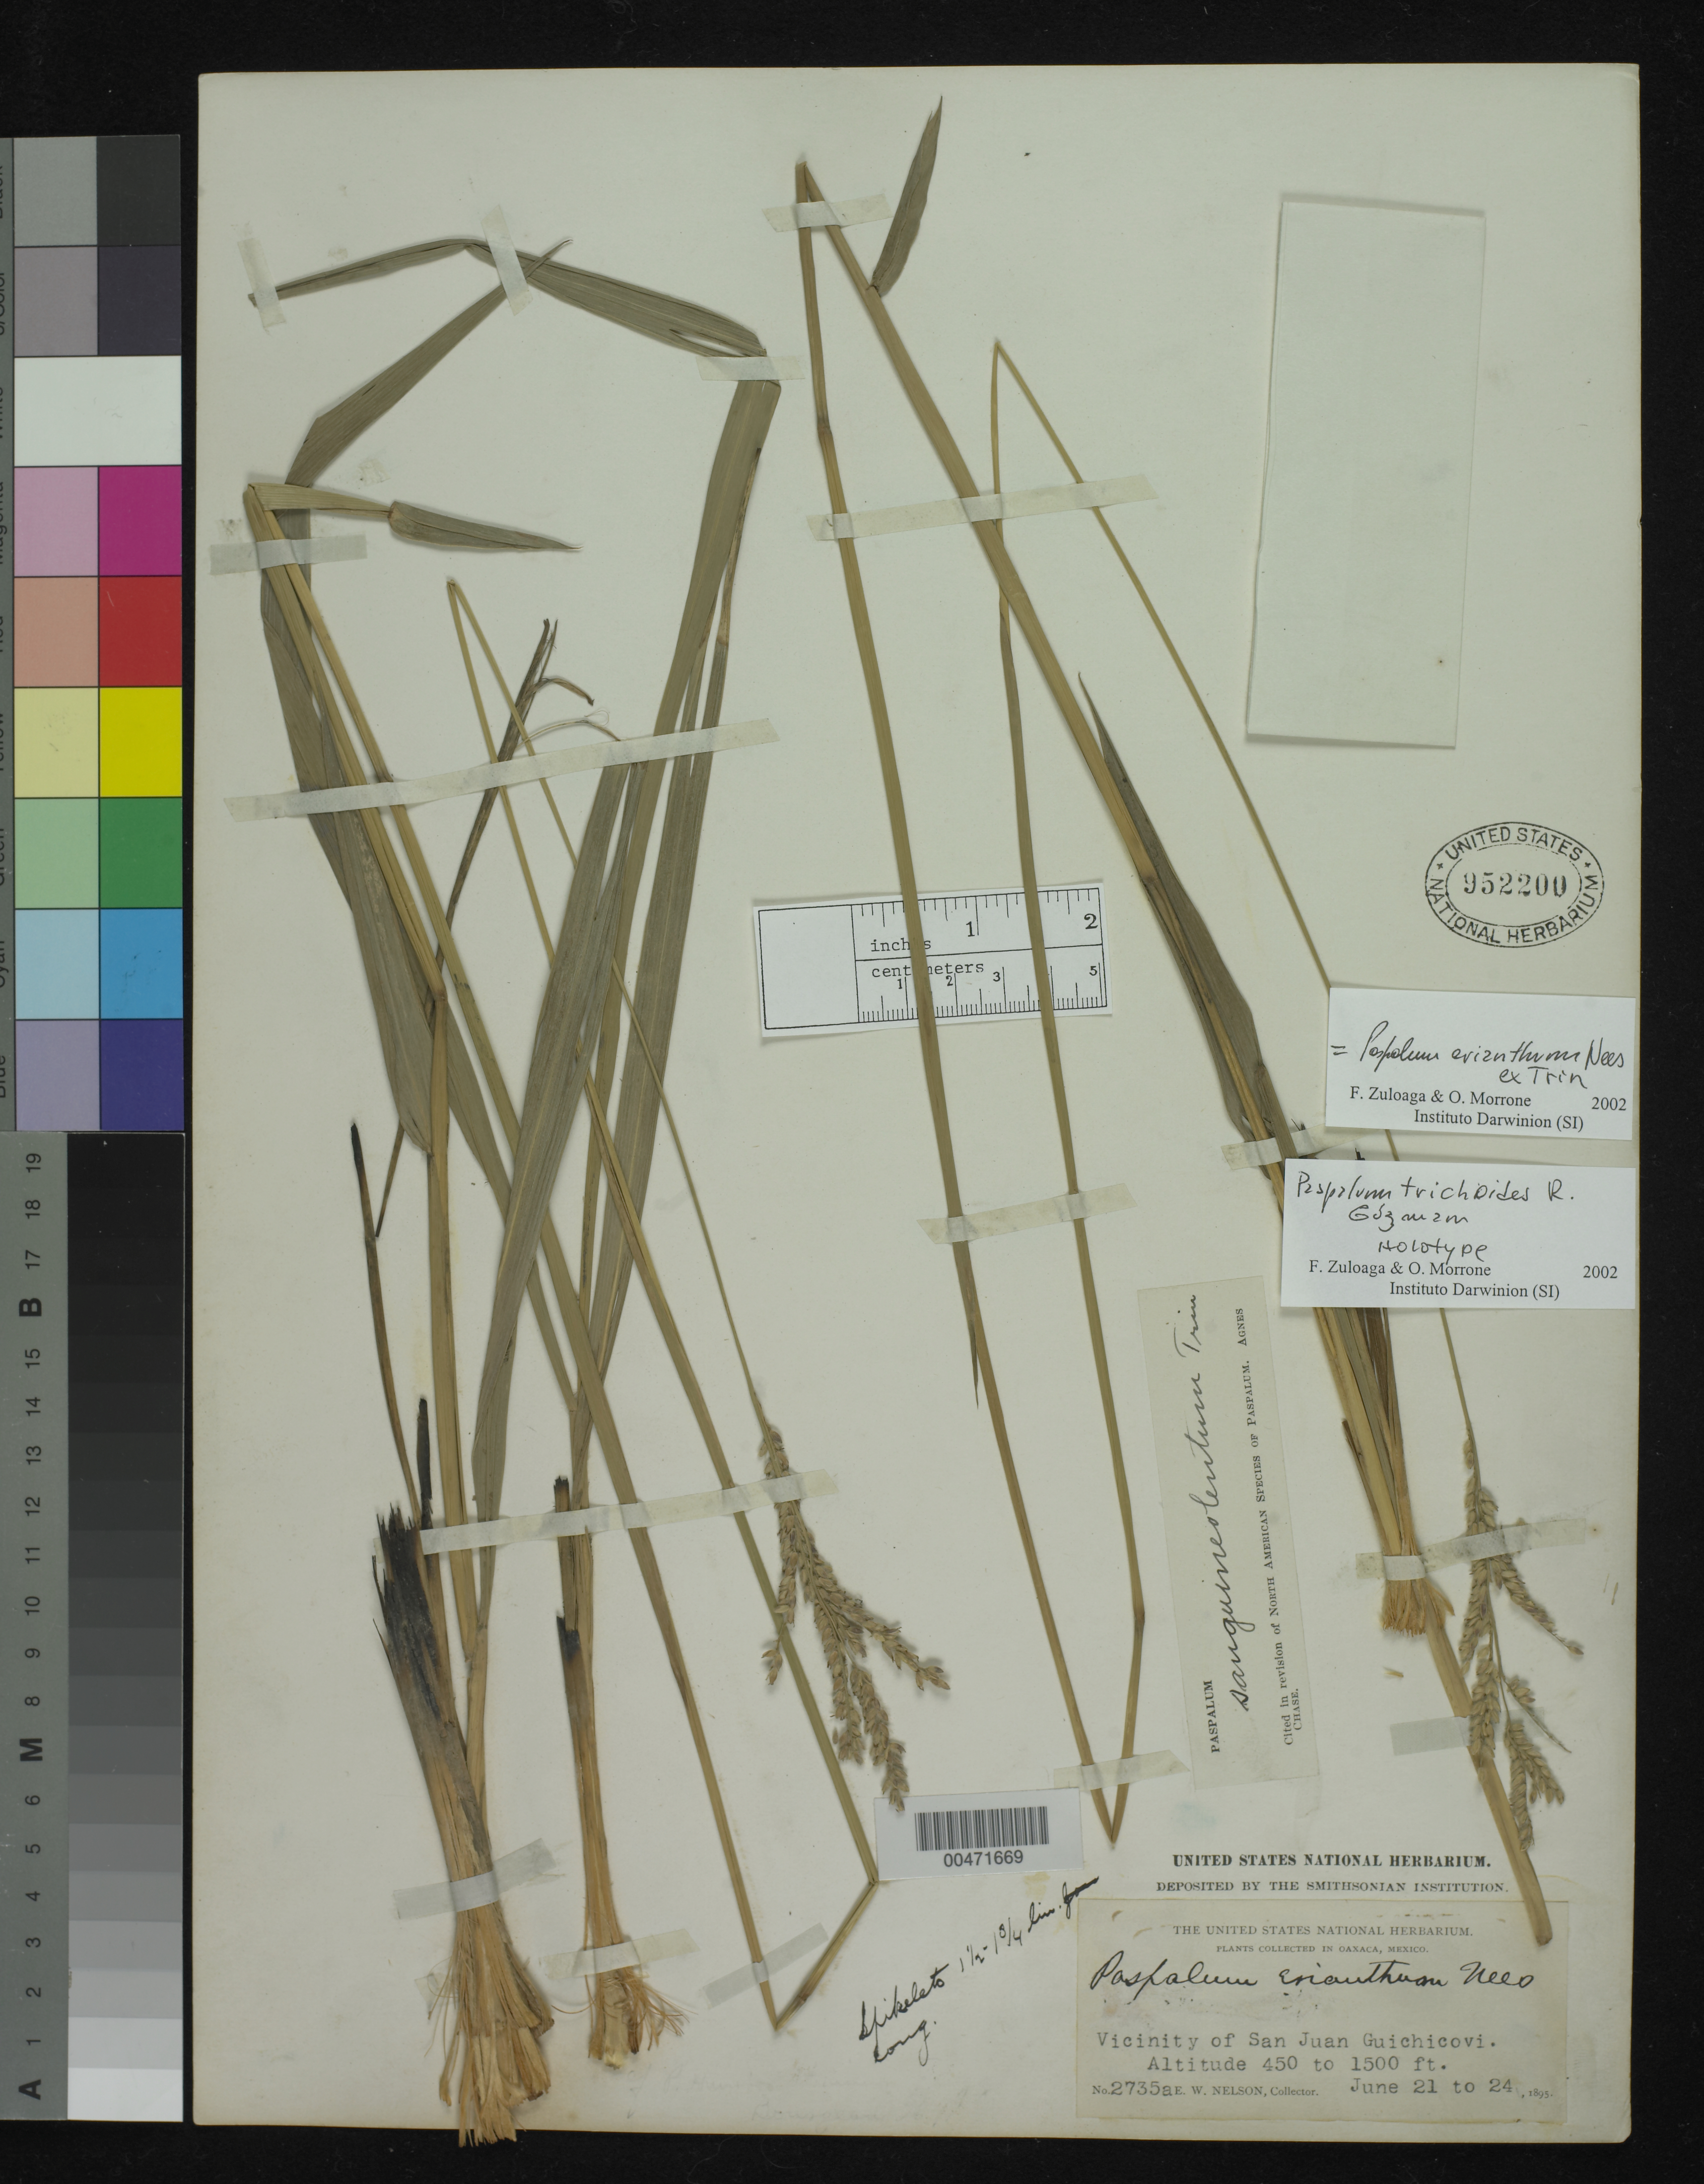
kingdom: Plantae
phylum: Tracheophyta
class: Liliopsida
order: Poales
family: Poaceae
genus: Paspalum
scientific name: Paspalum trichoides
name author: Guzman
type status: Holotype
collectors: E. W. Nelson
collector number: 2735a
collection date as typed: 21 Jun 1895 to 24 Jun 1895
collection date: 1895-06-21/1895-06-24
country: Mexico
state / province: Oaxaca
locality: Vicinity of San Juan Guichicovi.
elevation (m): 137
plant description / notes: Collection number mis-cited as 2734a in protologue.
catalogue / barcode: US 952200